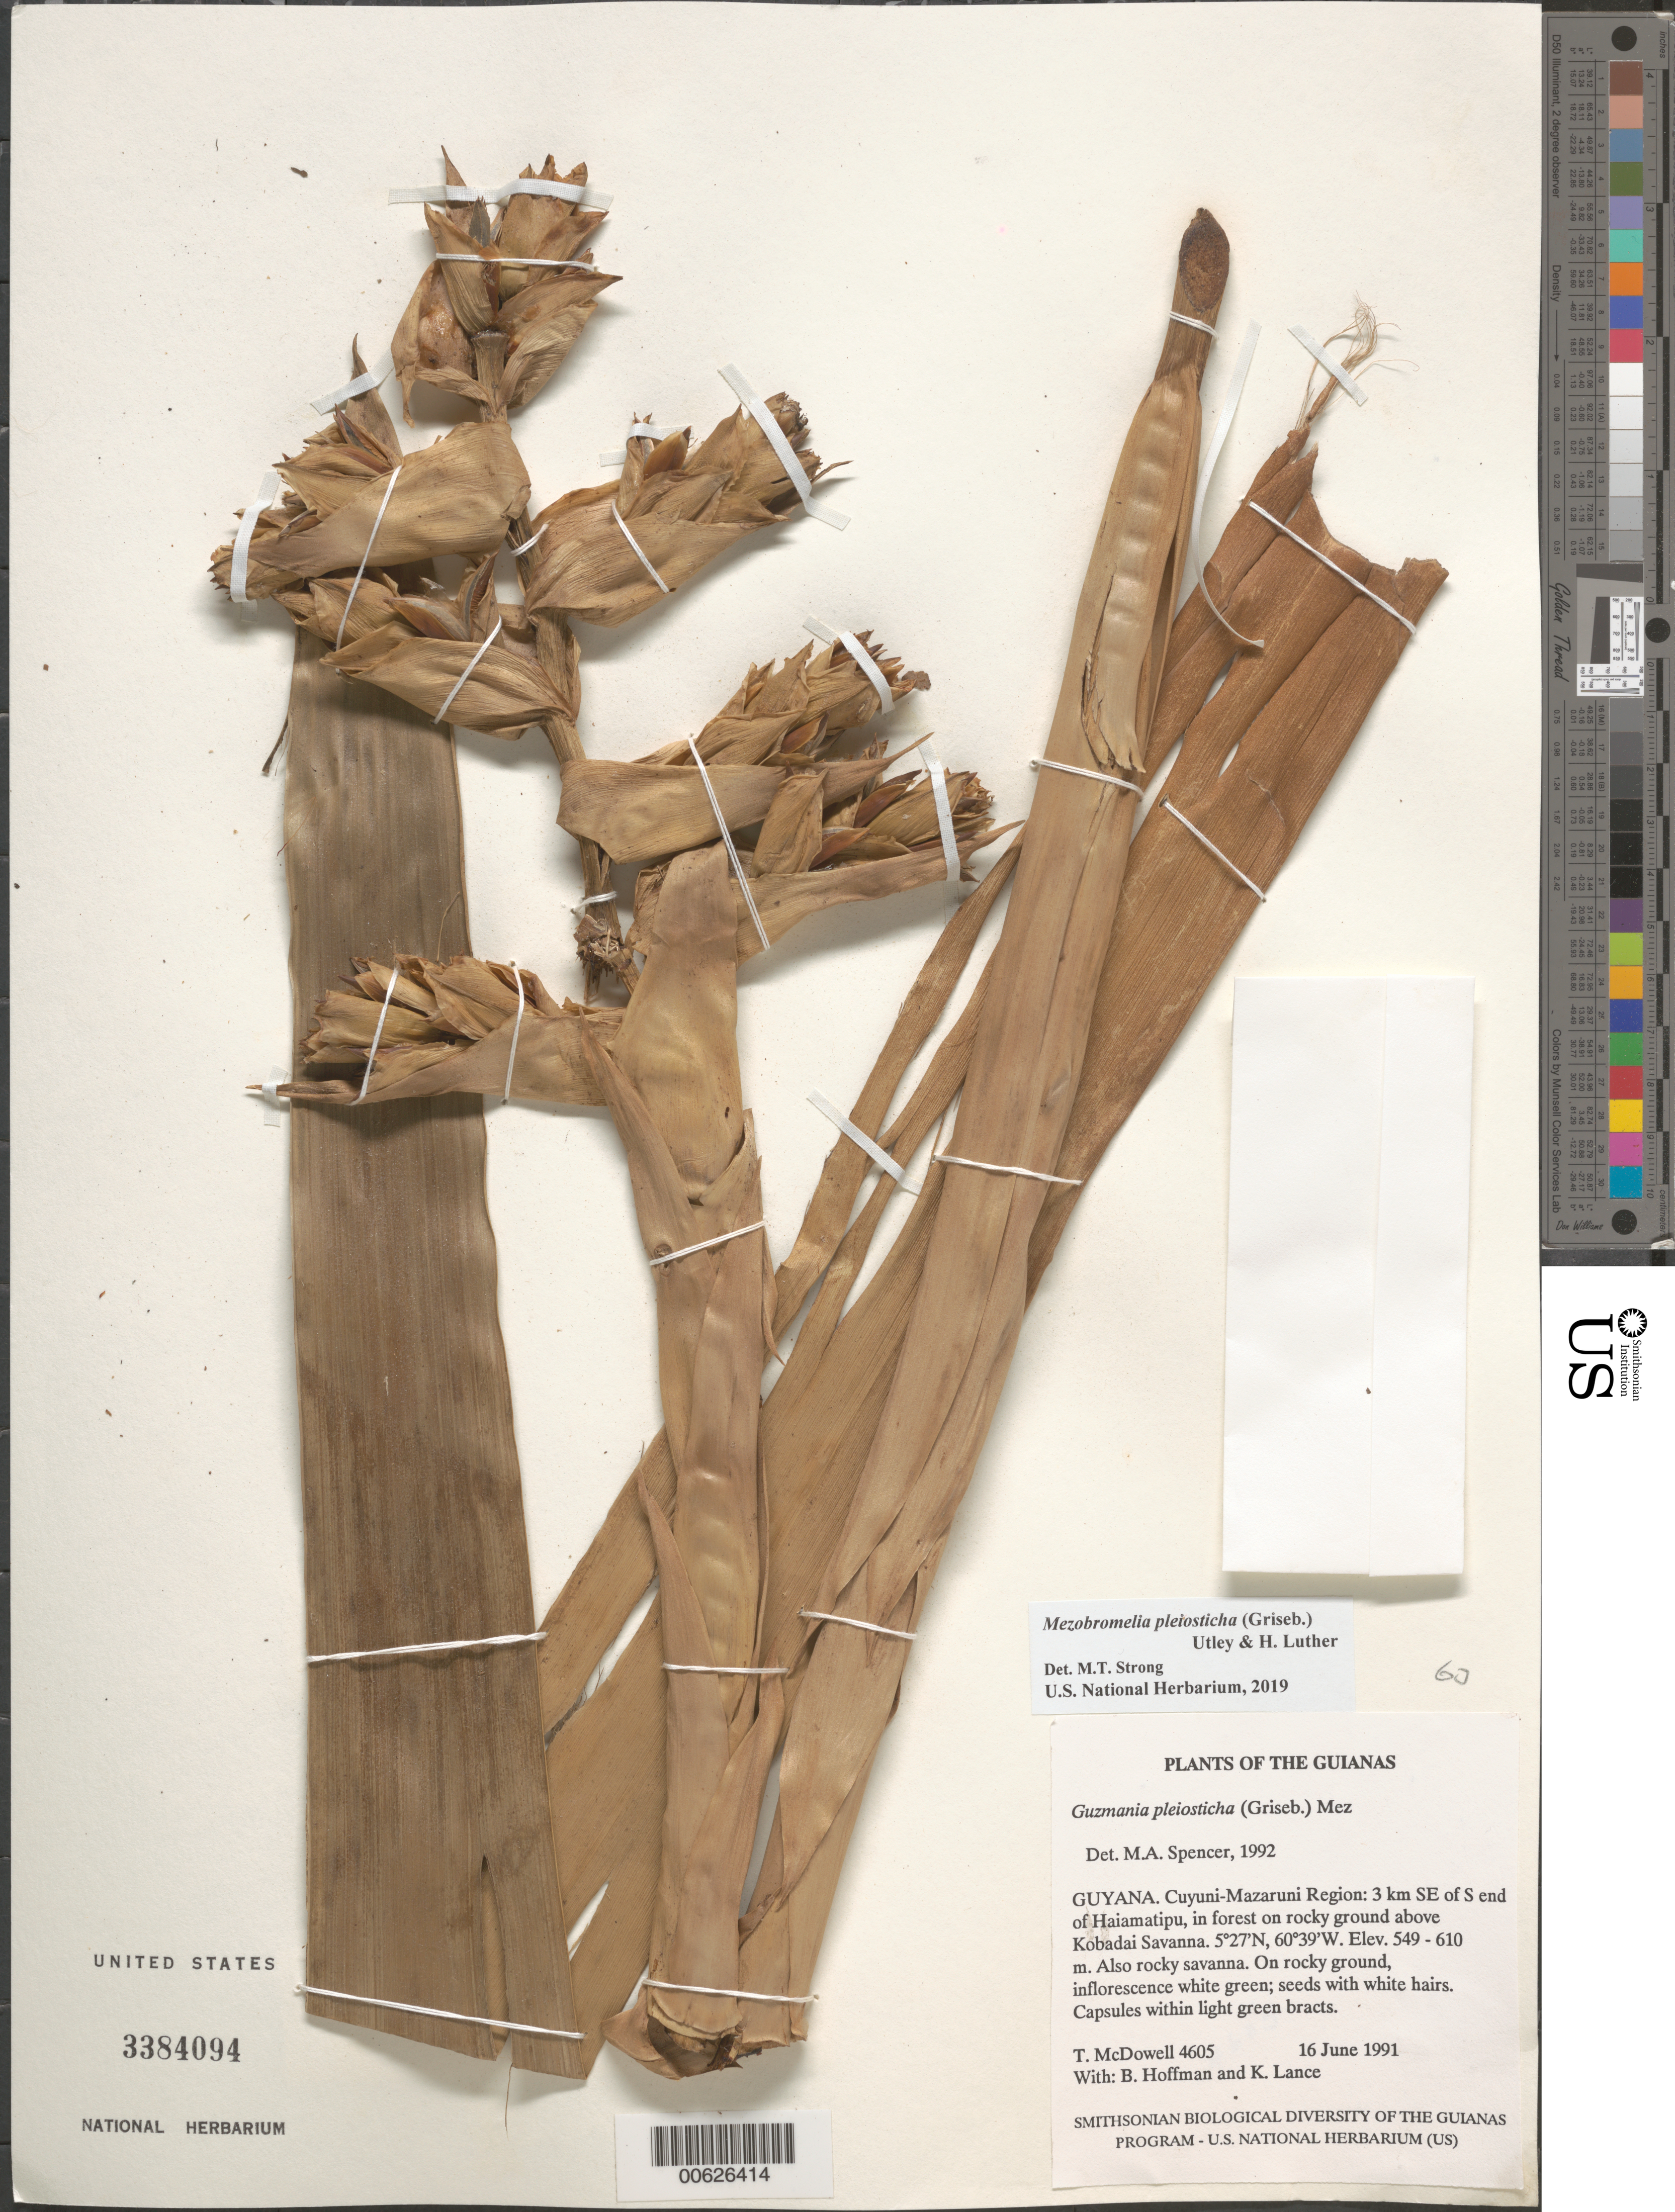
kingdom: Plantae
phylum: Tracheophyta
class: Liliopsida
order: Poales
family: Bromeliaceae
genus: Mezobromelia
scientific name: Mezobromelia pleiosticha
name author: (Griseb.) Utley & H. Luther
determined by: Strong, Mark T., (BOT), Smithsonian Institution - National Museum of Natural History (UNITED STATES)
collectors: T. McDowell, B. Hoffman & K. Lance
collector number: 4605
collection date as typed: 16 June 1991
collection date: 1991-06-16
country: Guyana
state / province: Cuyuni-Mazaruni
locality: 3 km SE of S end of Haiamatipu, above Kobadai Savanna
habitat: Forest on rocky ground; also rocky savanna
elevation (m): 550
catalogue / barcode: US 3384094